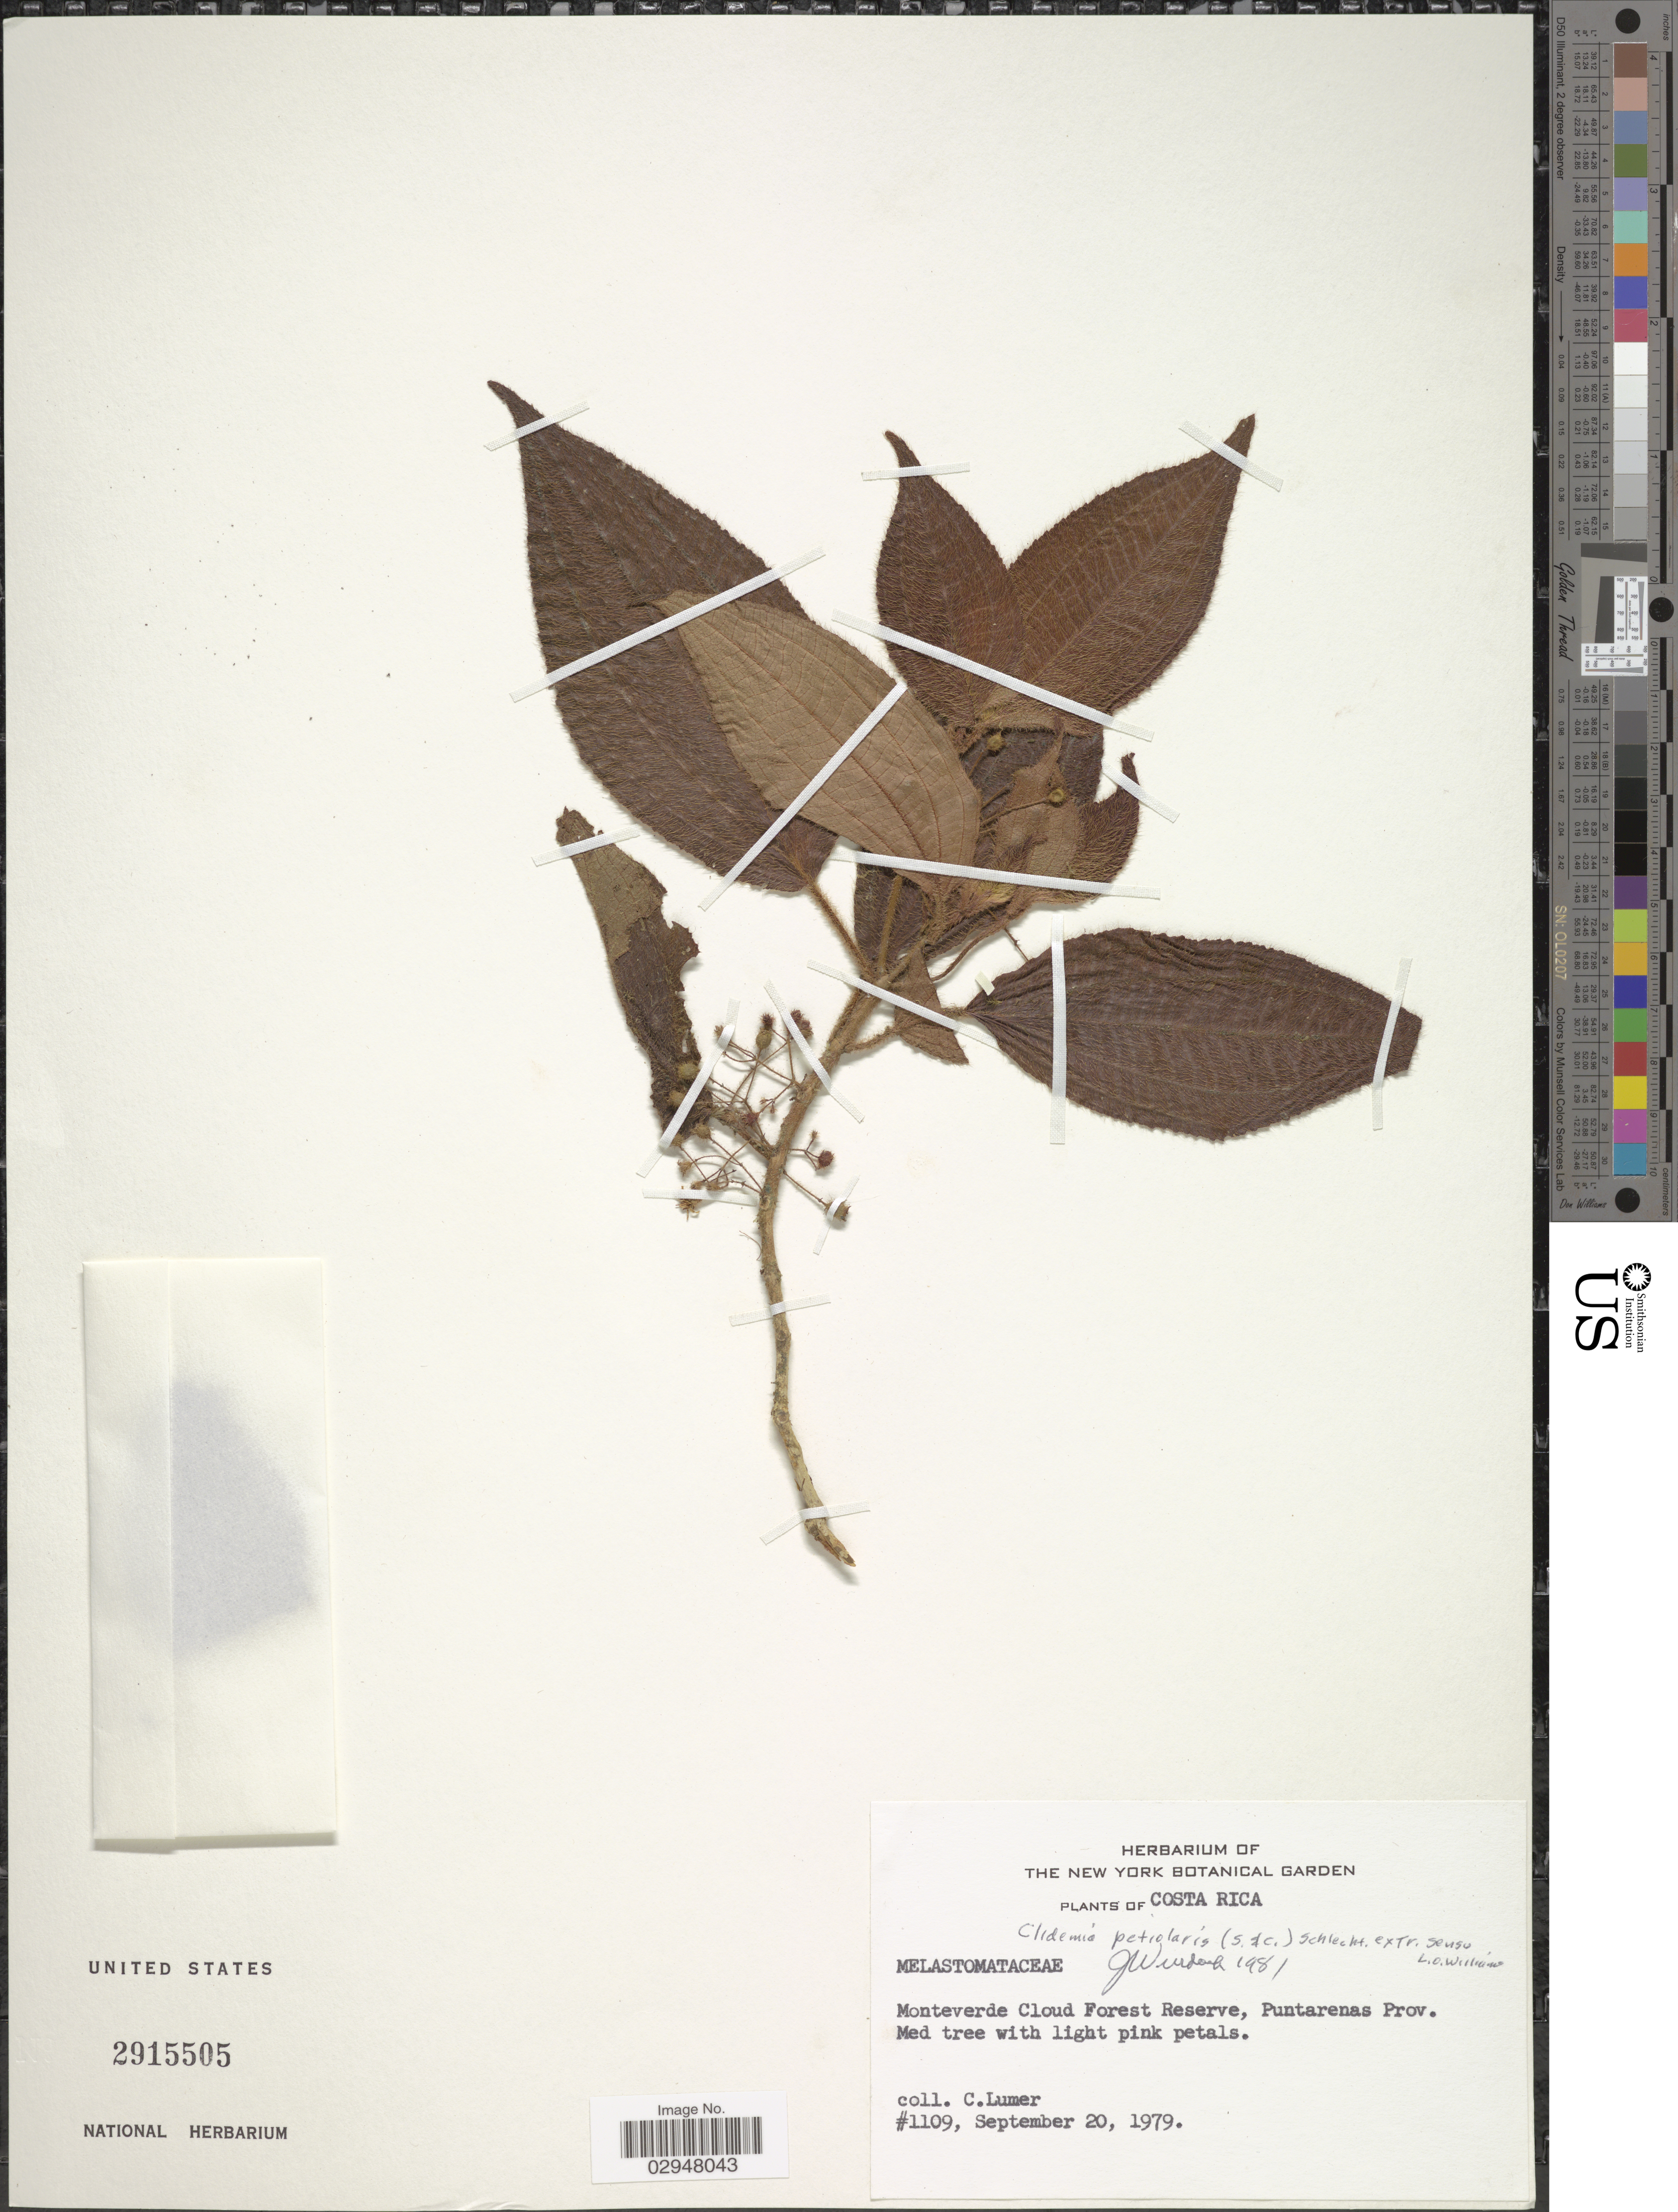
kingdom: Plantae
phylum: Tracheophyta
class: Magnoliopsida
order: Myrtales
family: Melastomataceae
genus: Clidemia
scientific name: Clidemia petiolaris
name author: (Schltdl. & Cham.) Schltdl. ex Triana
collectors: C. Lumer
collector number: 1109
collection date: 1979-09-20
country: Costa Rica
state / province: Puntarenas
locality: Monteverde Cloud Forest Reserve.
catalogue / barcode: US 2915505